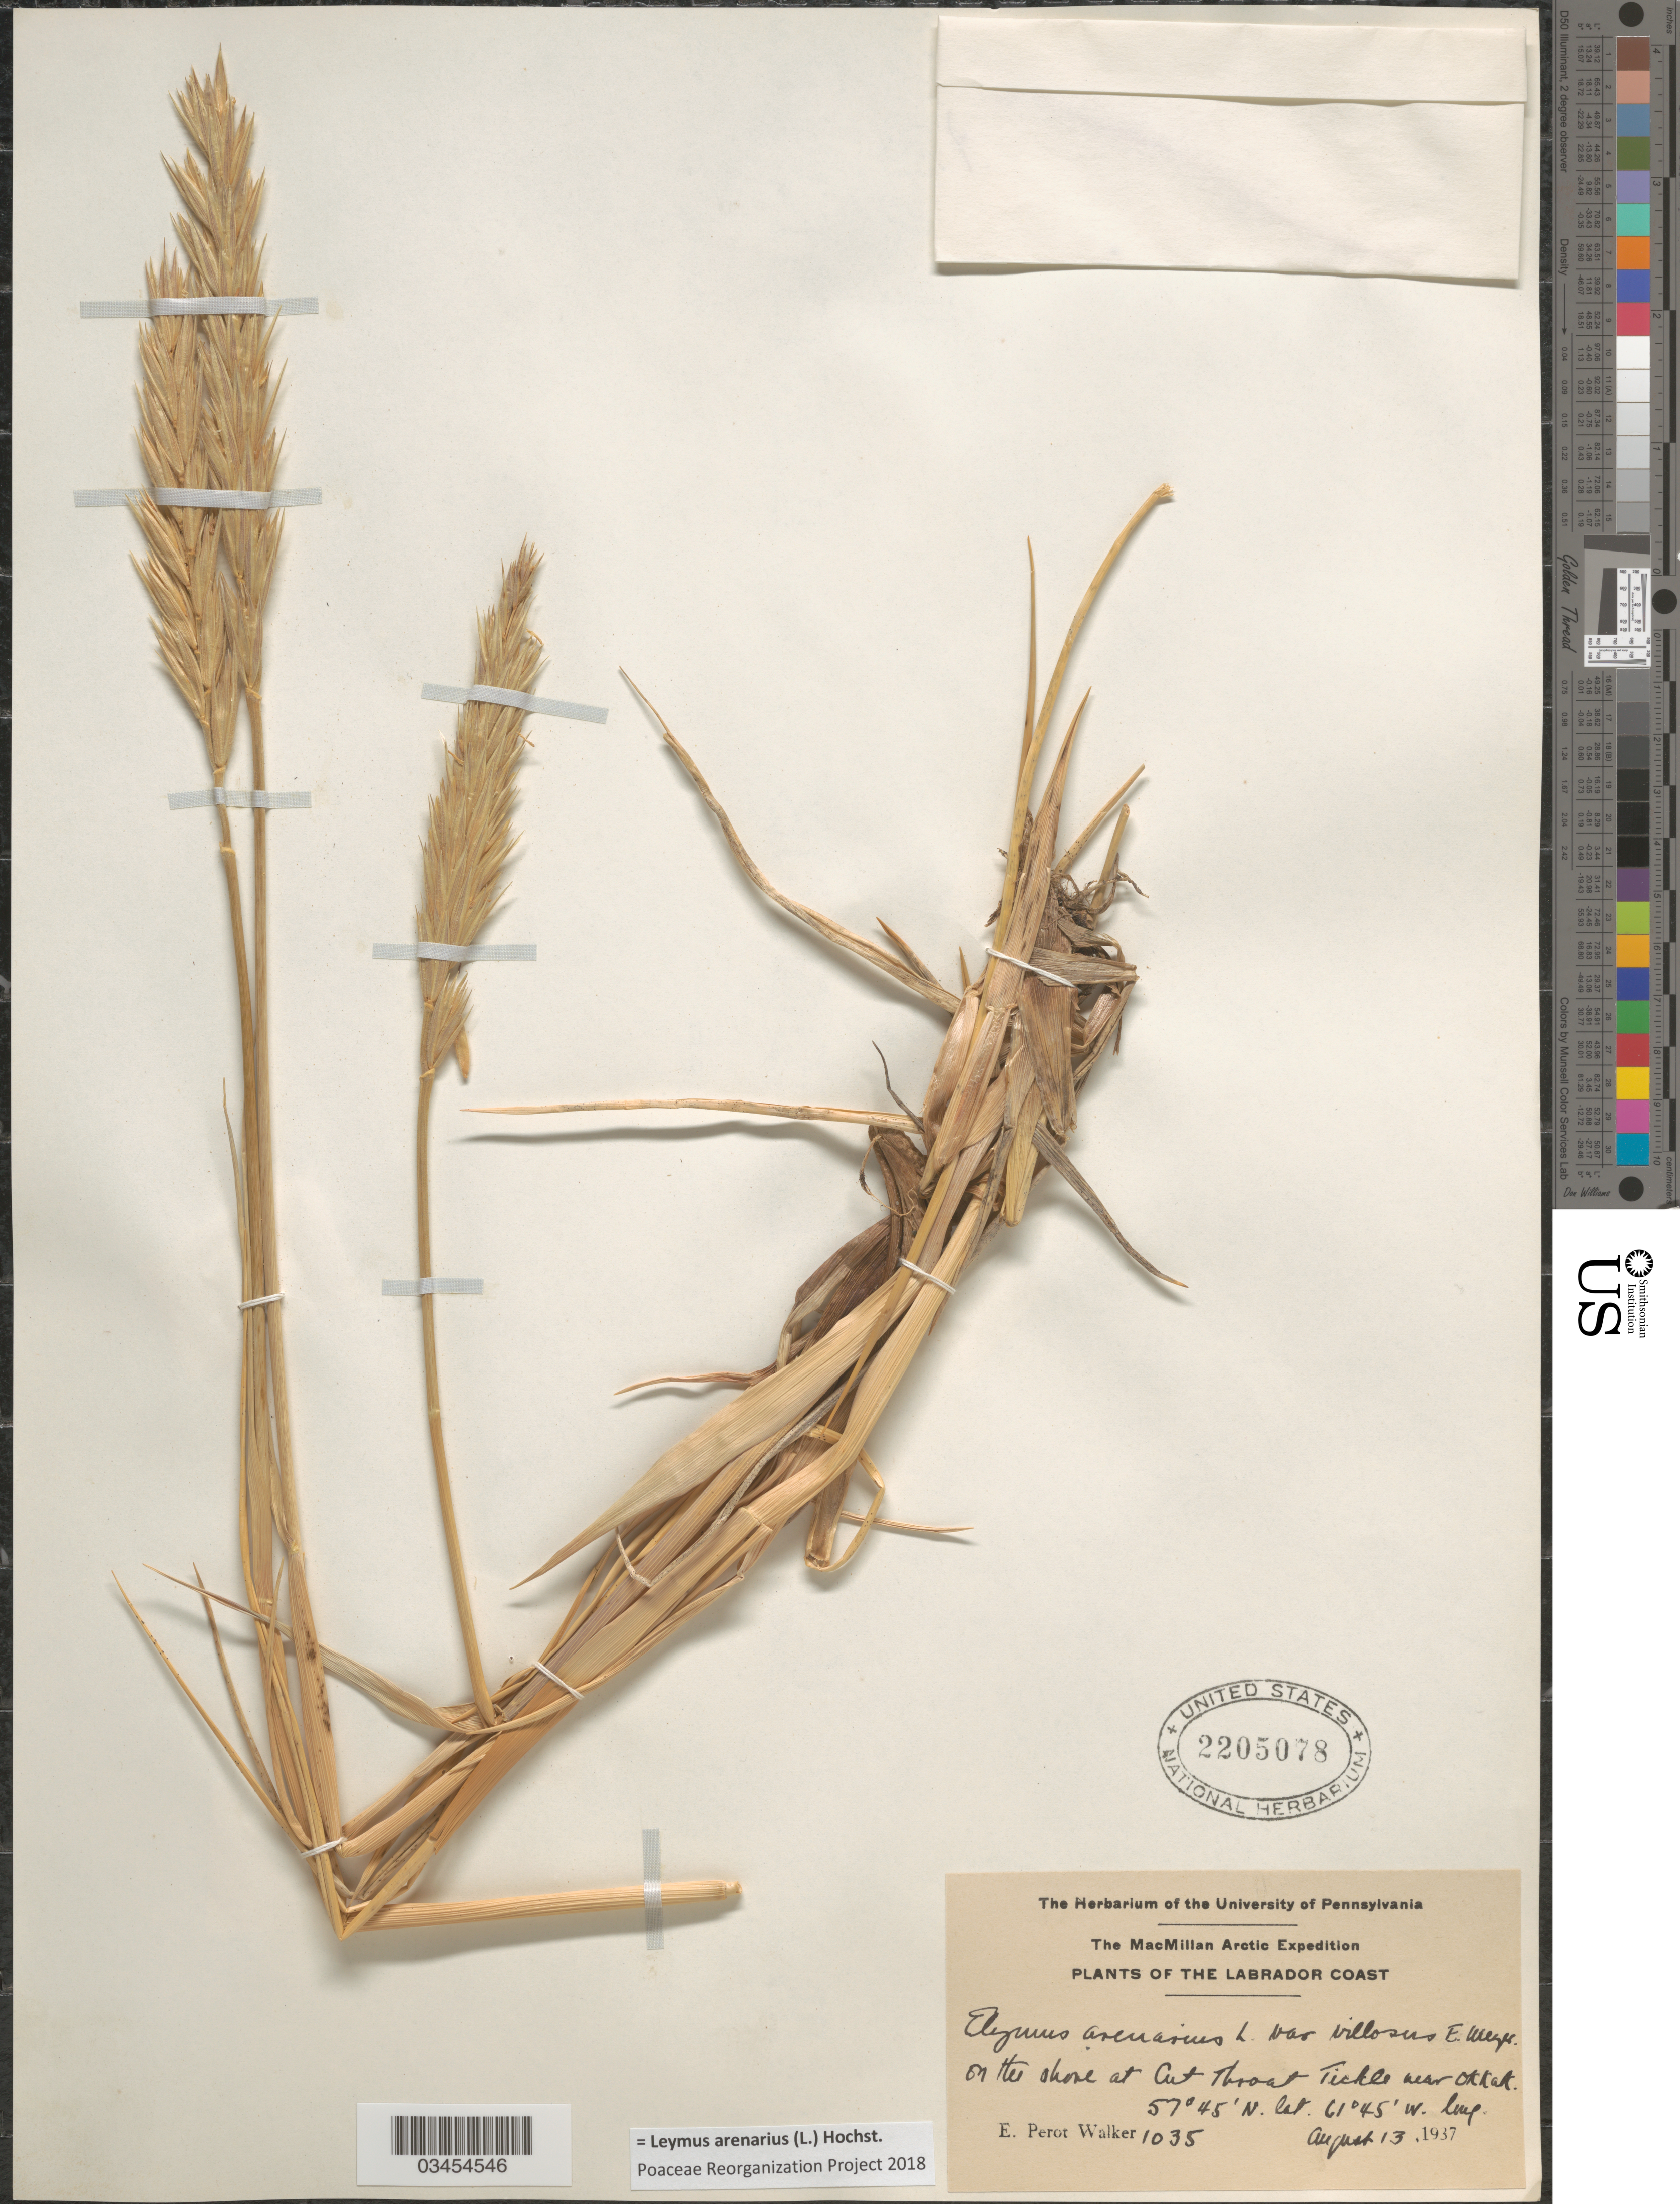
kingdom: Plantae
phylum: Tracheophyta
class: Liliopsida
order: Poales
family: Poaceae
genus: Leymus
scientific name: Leymus mollis subsp. villosissimus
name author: (Scribn.) Á. Löve & D. Löve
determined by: Soreng, Robert J., Research Associate (BOT), Smithsonian Institution - National Museum of Natural History (UNITED STATES)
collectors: E. Walker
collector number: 1035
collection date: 1937-08-13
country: Canada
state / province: Newfoundland and Labrador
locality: The MacMillan Arctic Expedition. The Labrador Coast. On the shore at Cut Throat Tickle near Okkak.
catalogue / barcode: US 2205078